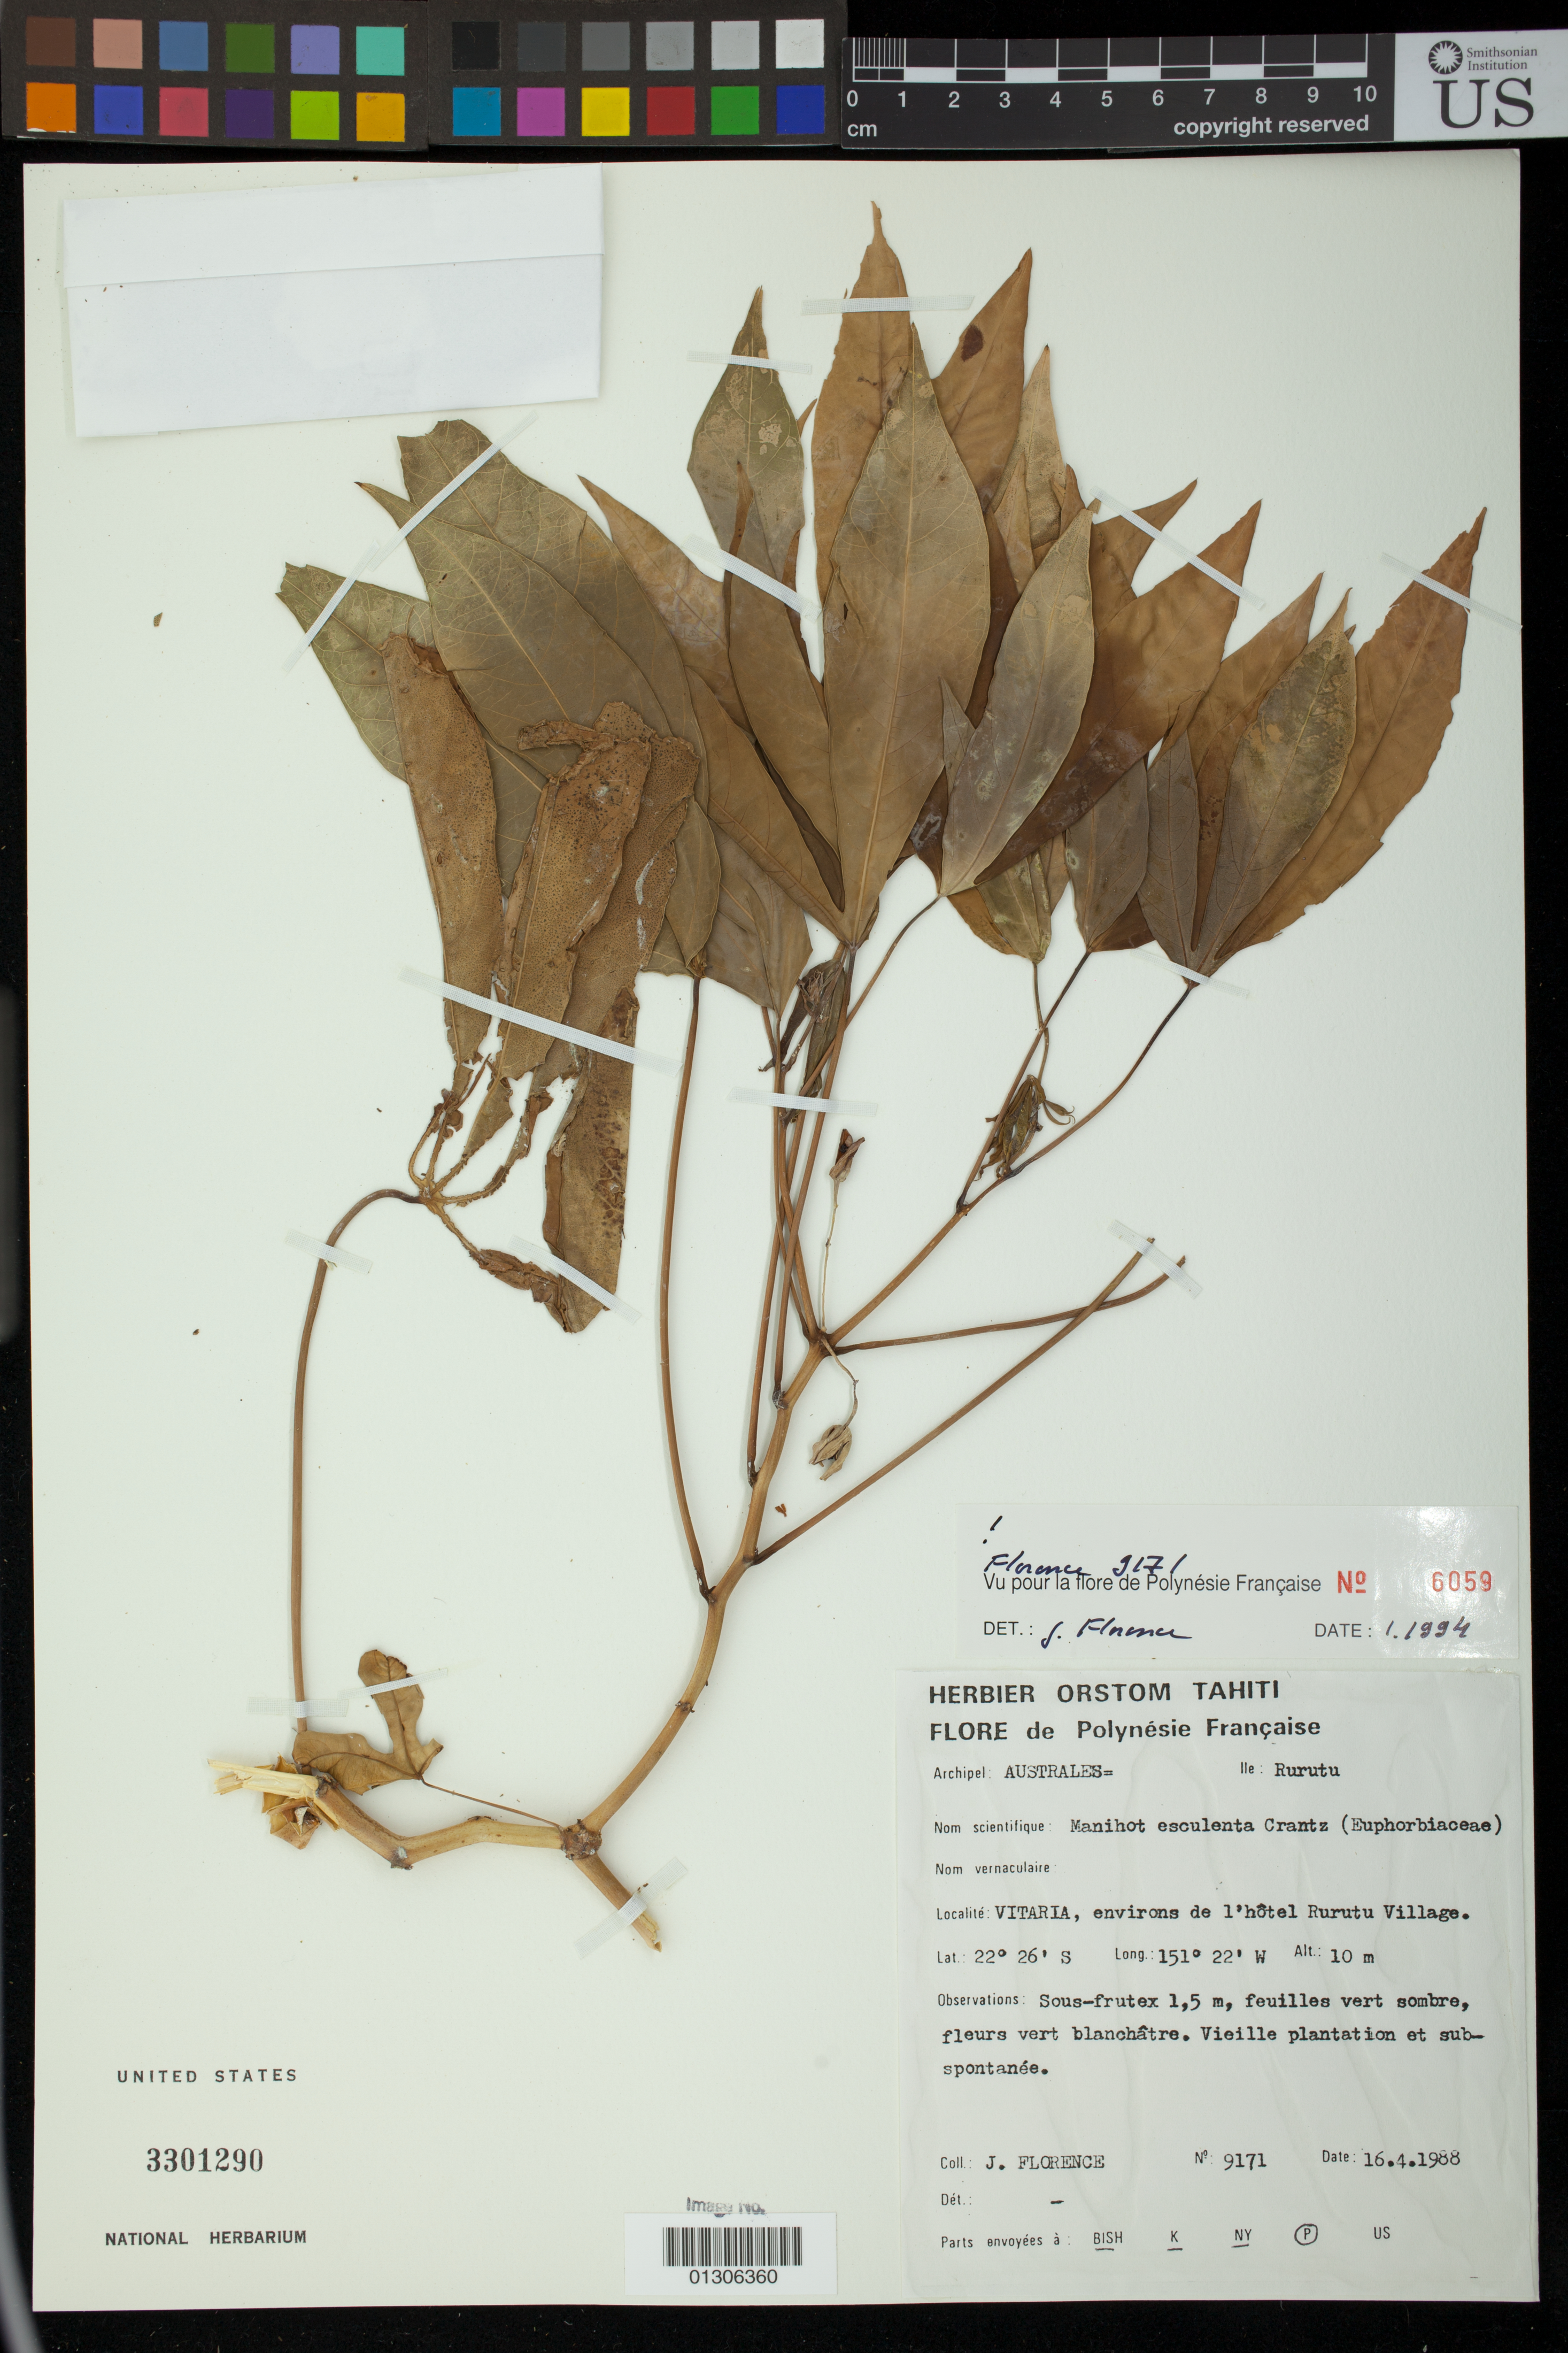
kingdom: Plantae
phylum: Tracheophyta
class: Magnoliopsida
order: Malpighiales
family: Euphorbiaceae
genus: Manihot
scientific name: Manihot esculenta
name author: Crantz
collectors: J. Florence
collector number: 9171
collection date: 1988-04-16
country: French Polynesia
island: Rurutu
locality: Vitaria, environs de l'hotel Rurutu Village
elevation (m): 10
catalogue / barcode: US 3301290